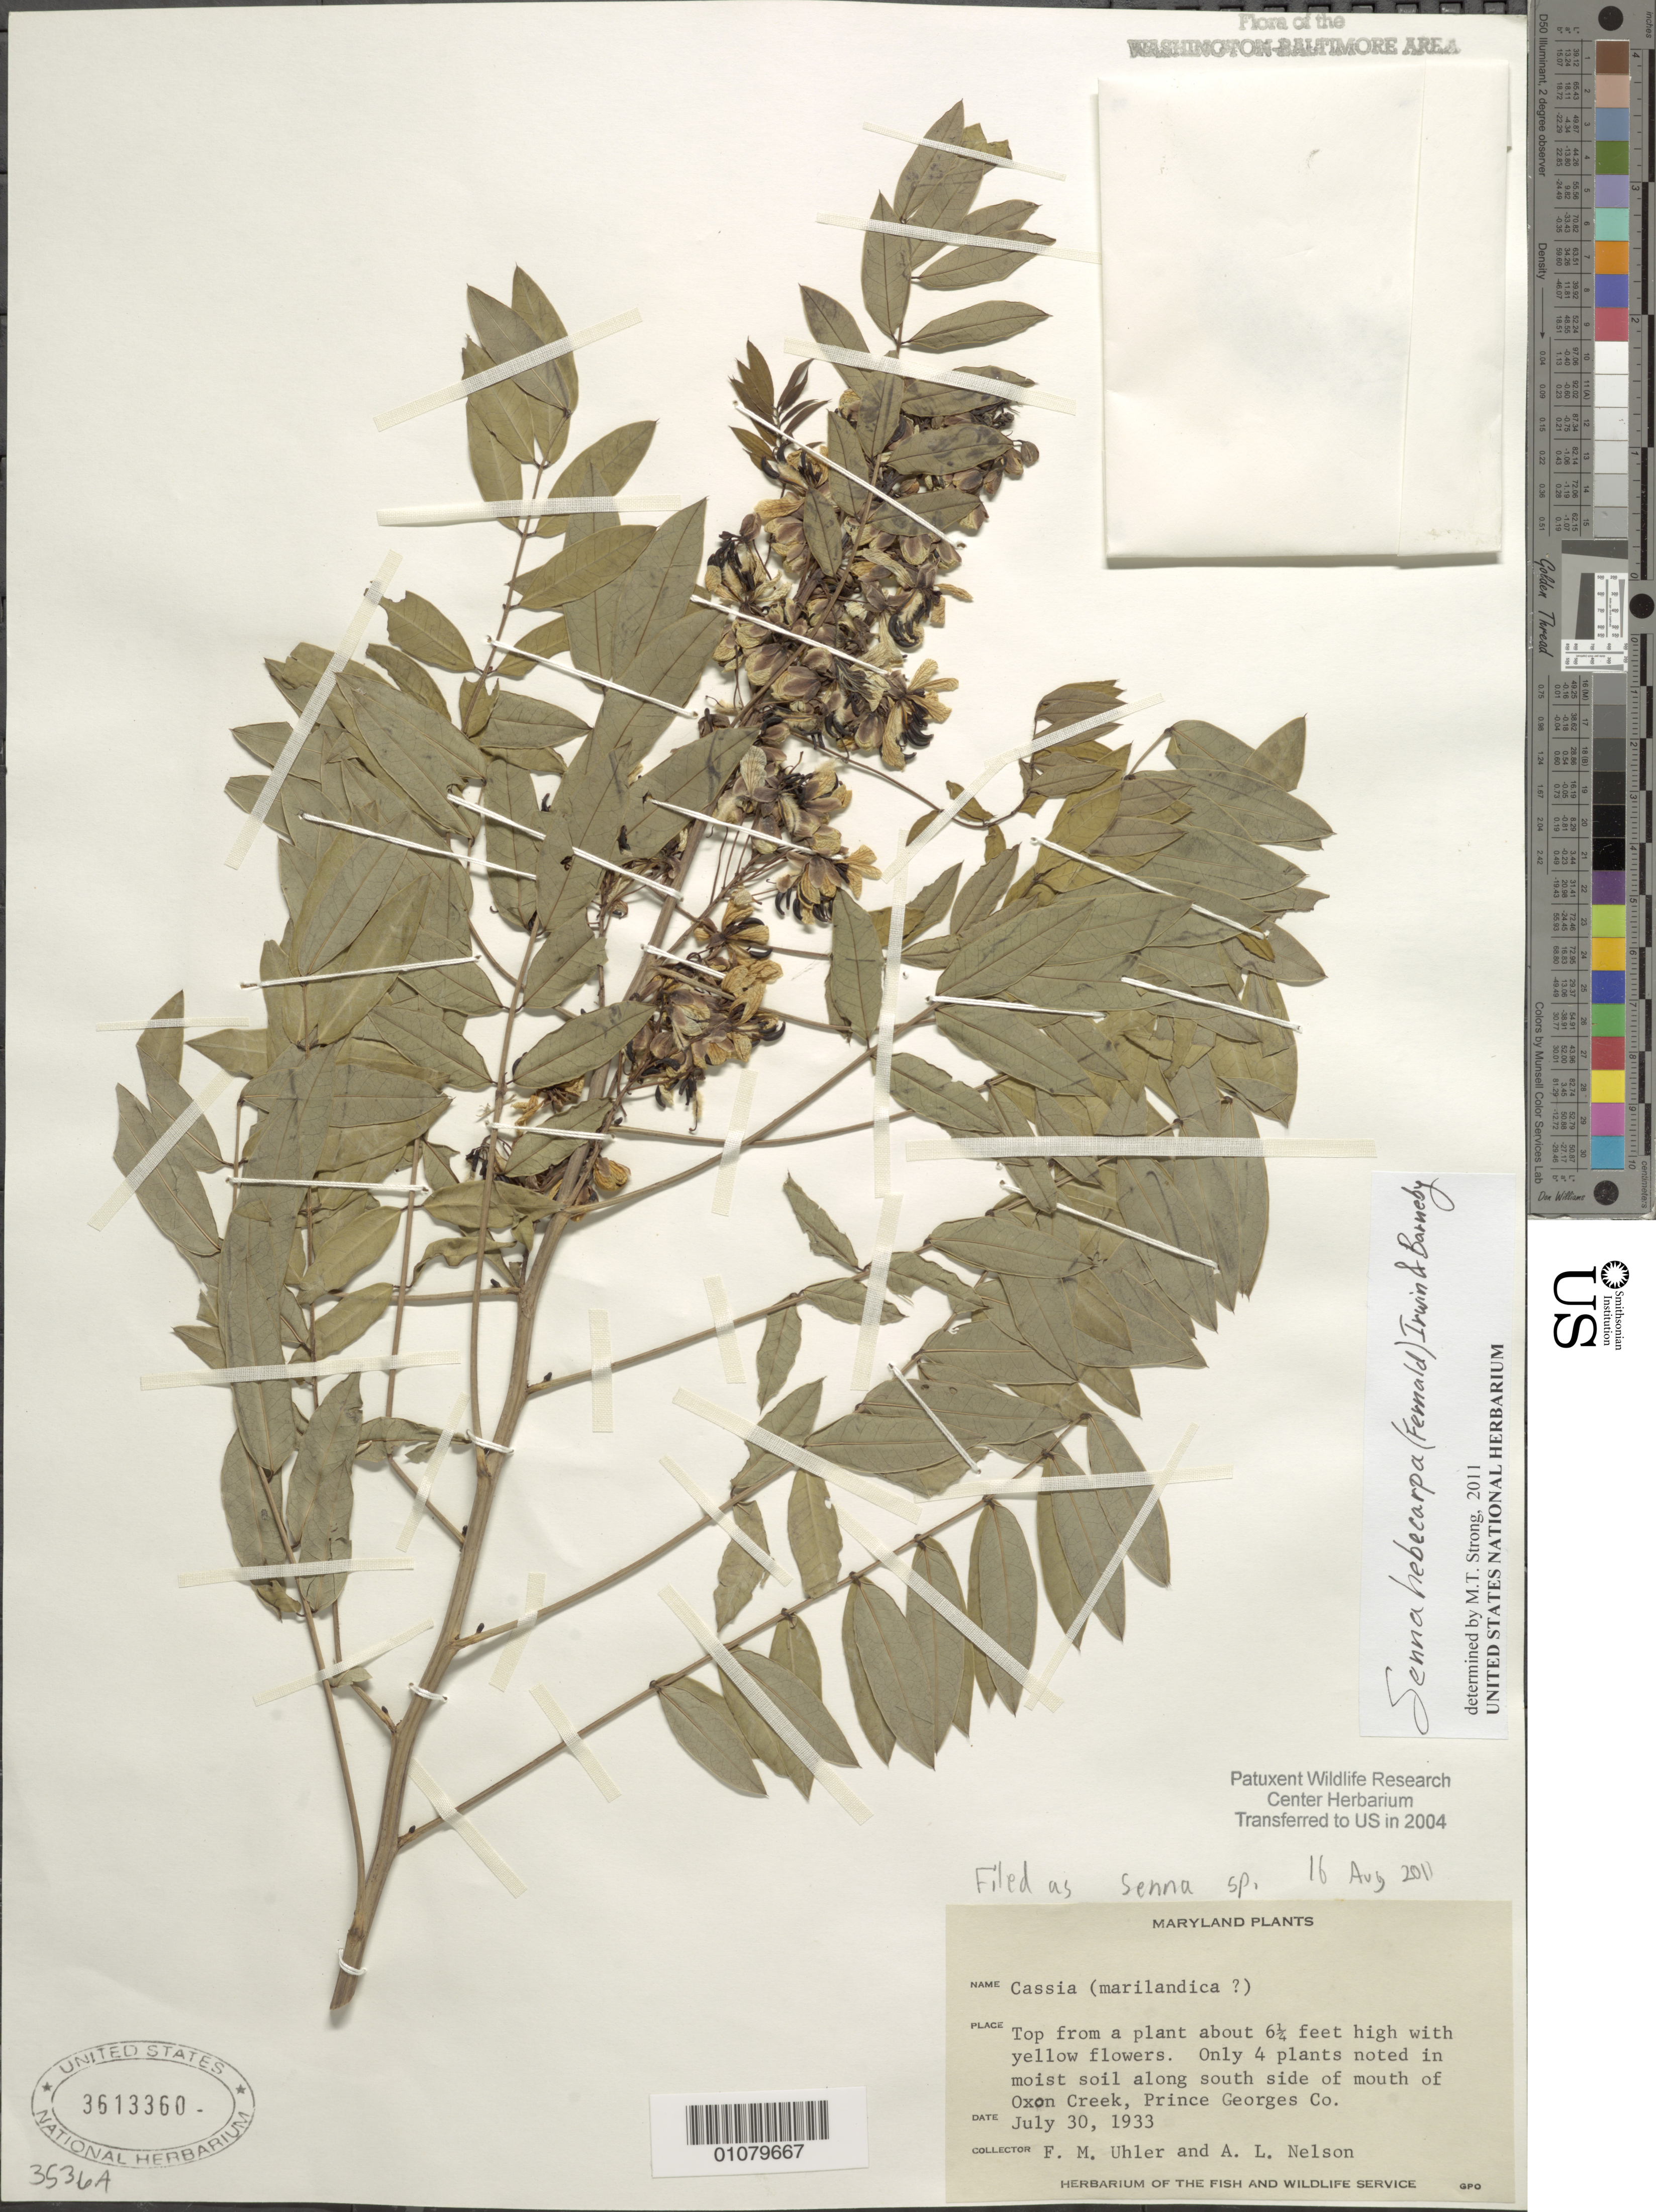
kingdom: Plantae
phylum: Tracheophyta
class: Magnoliopsida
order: Fabales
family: Fabaceae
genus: Senna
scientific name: Senna hebecarpa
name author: (Fernald) H.S. Irwin & Barneby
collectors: F. M. Uhler & A. L. Nelson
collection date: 1933-07-30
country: United States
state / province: Maryland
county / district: Prince George's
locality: S. side of Oxon Creek.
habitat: Only 4 plants noted in moist soil.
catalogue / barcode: US 3613360